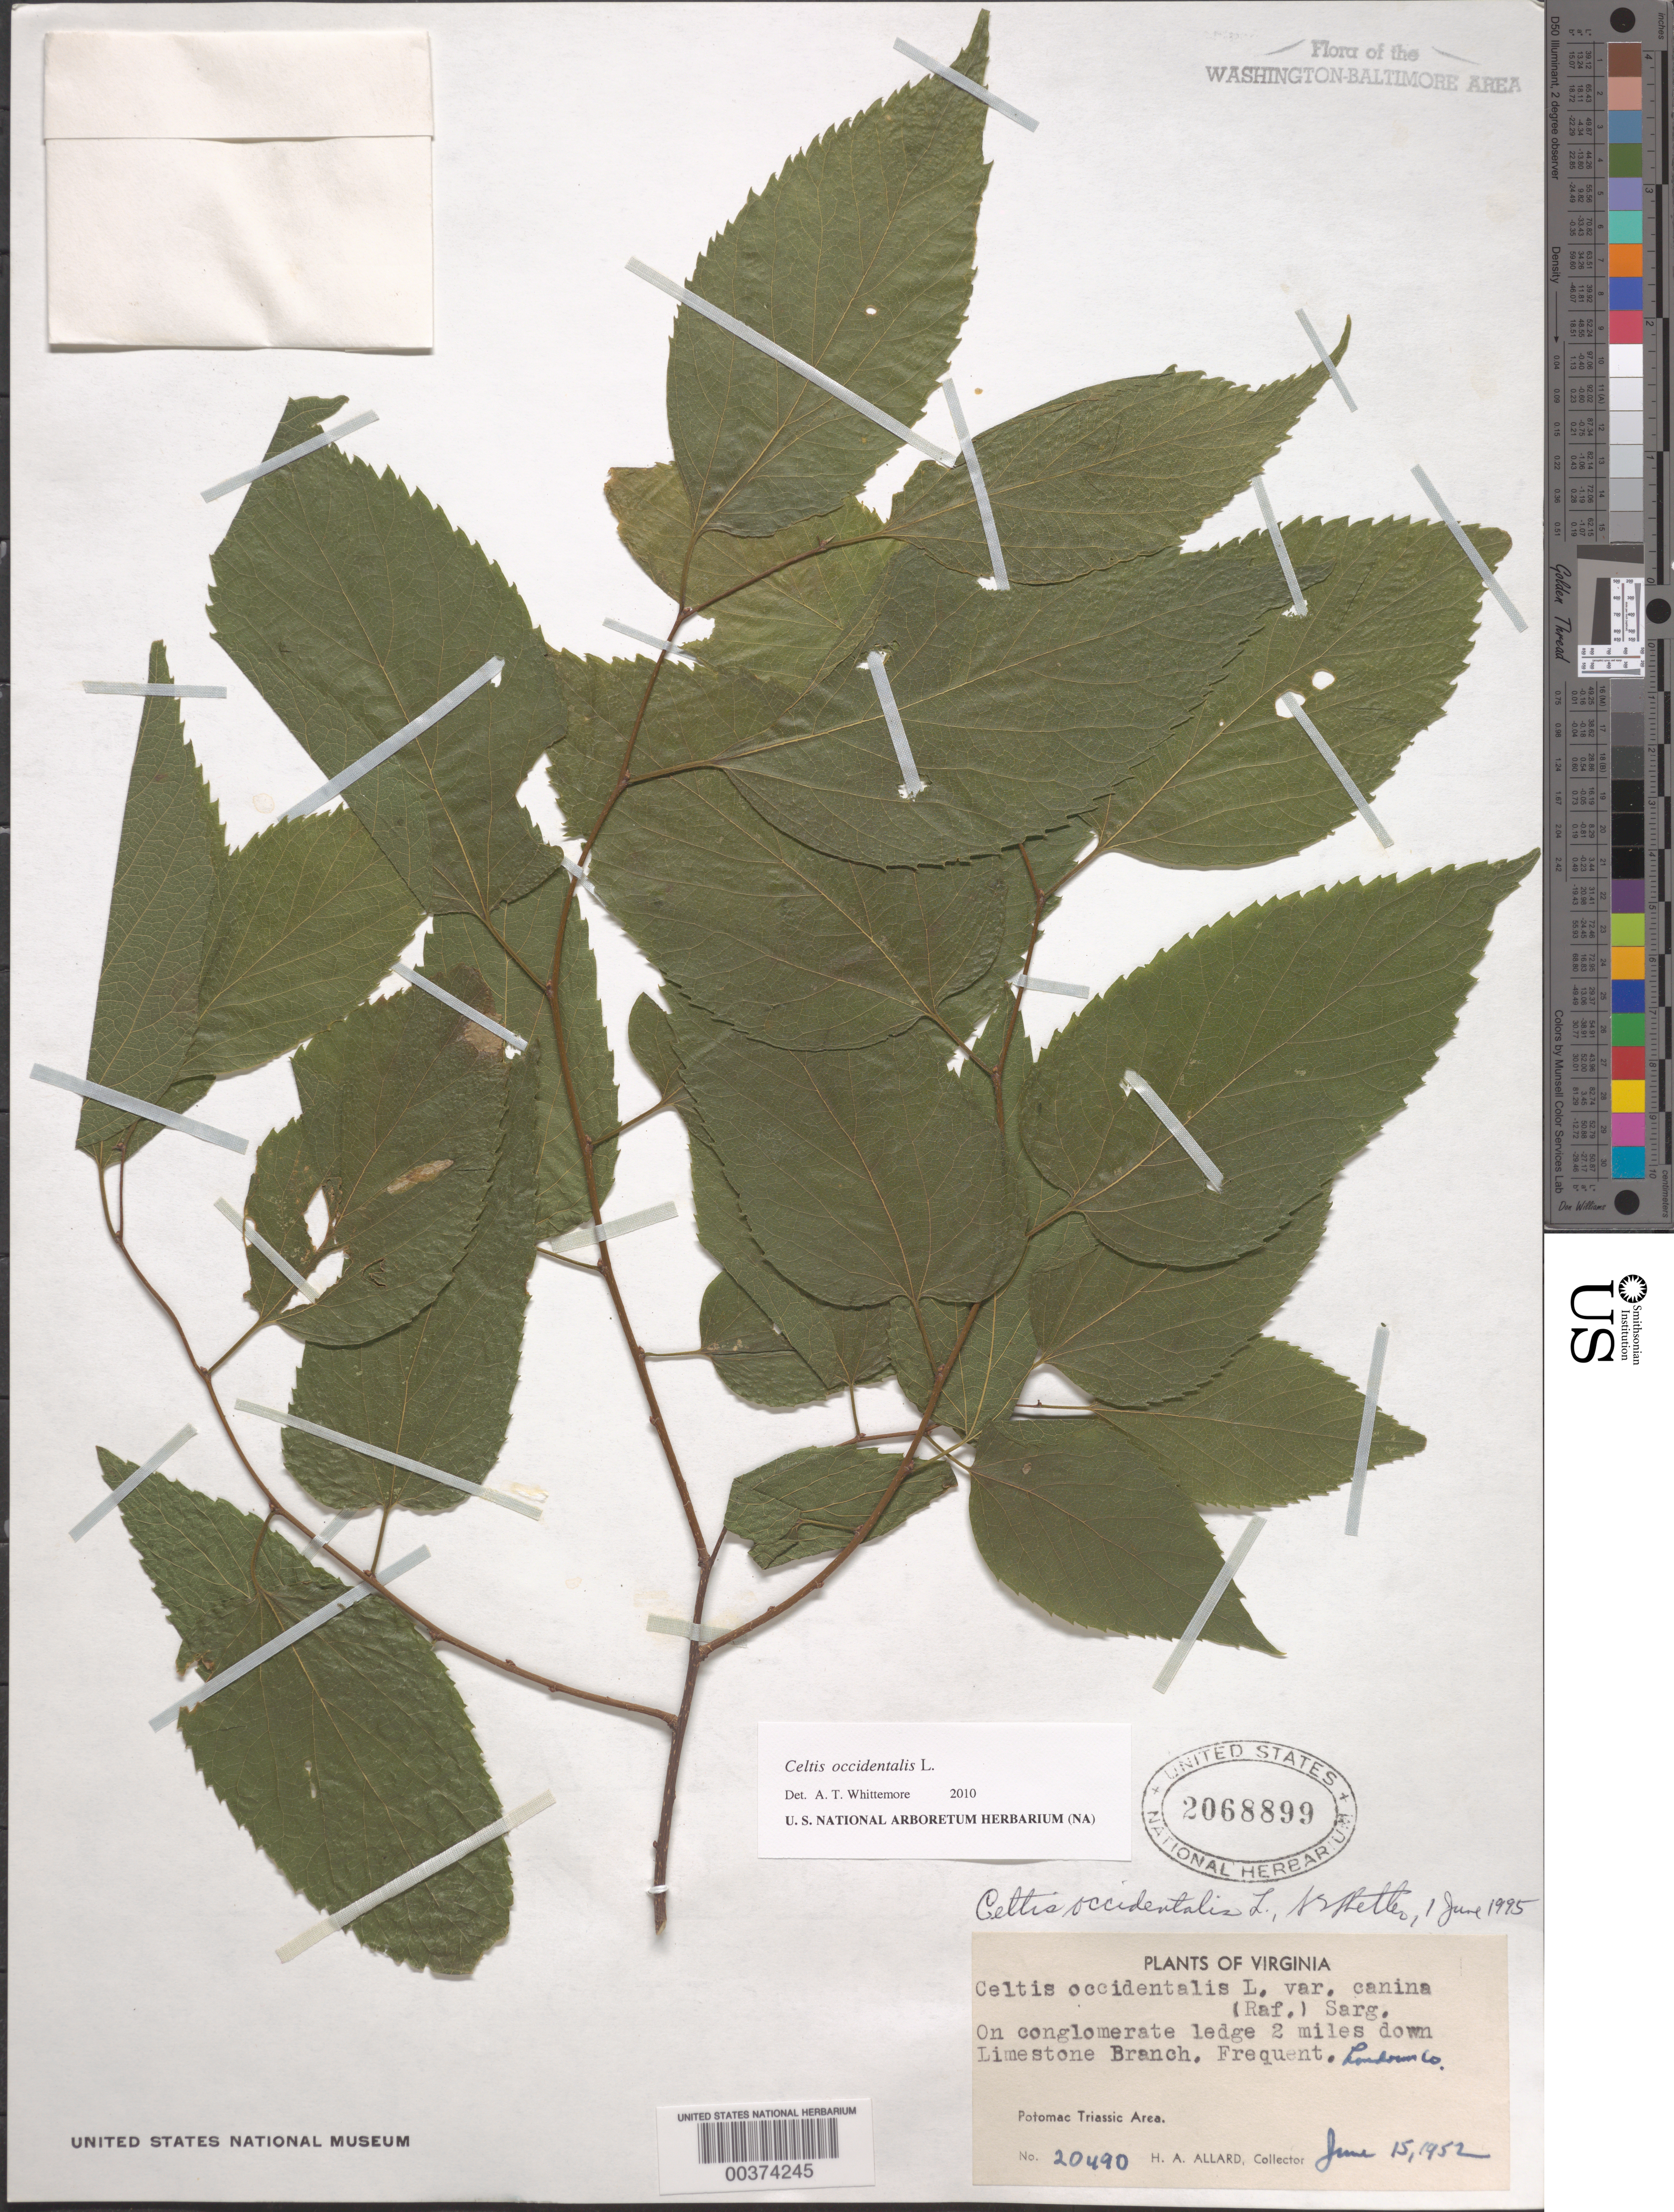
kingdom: Plantae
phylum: Tracheophyta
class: Magnoliopsida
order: Rosales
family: Cannabaceae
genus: Celtis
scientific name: Celtis occidentalis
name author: L.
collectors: H. A. Allard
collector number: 20490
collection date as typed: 15 Jun 1952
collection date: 1952-06-15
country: United States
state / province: Virginia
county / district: Loudoun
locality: Downstream from Route 15, Limestone Branch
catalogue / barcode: US 2068899